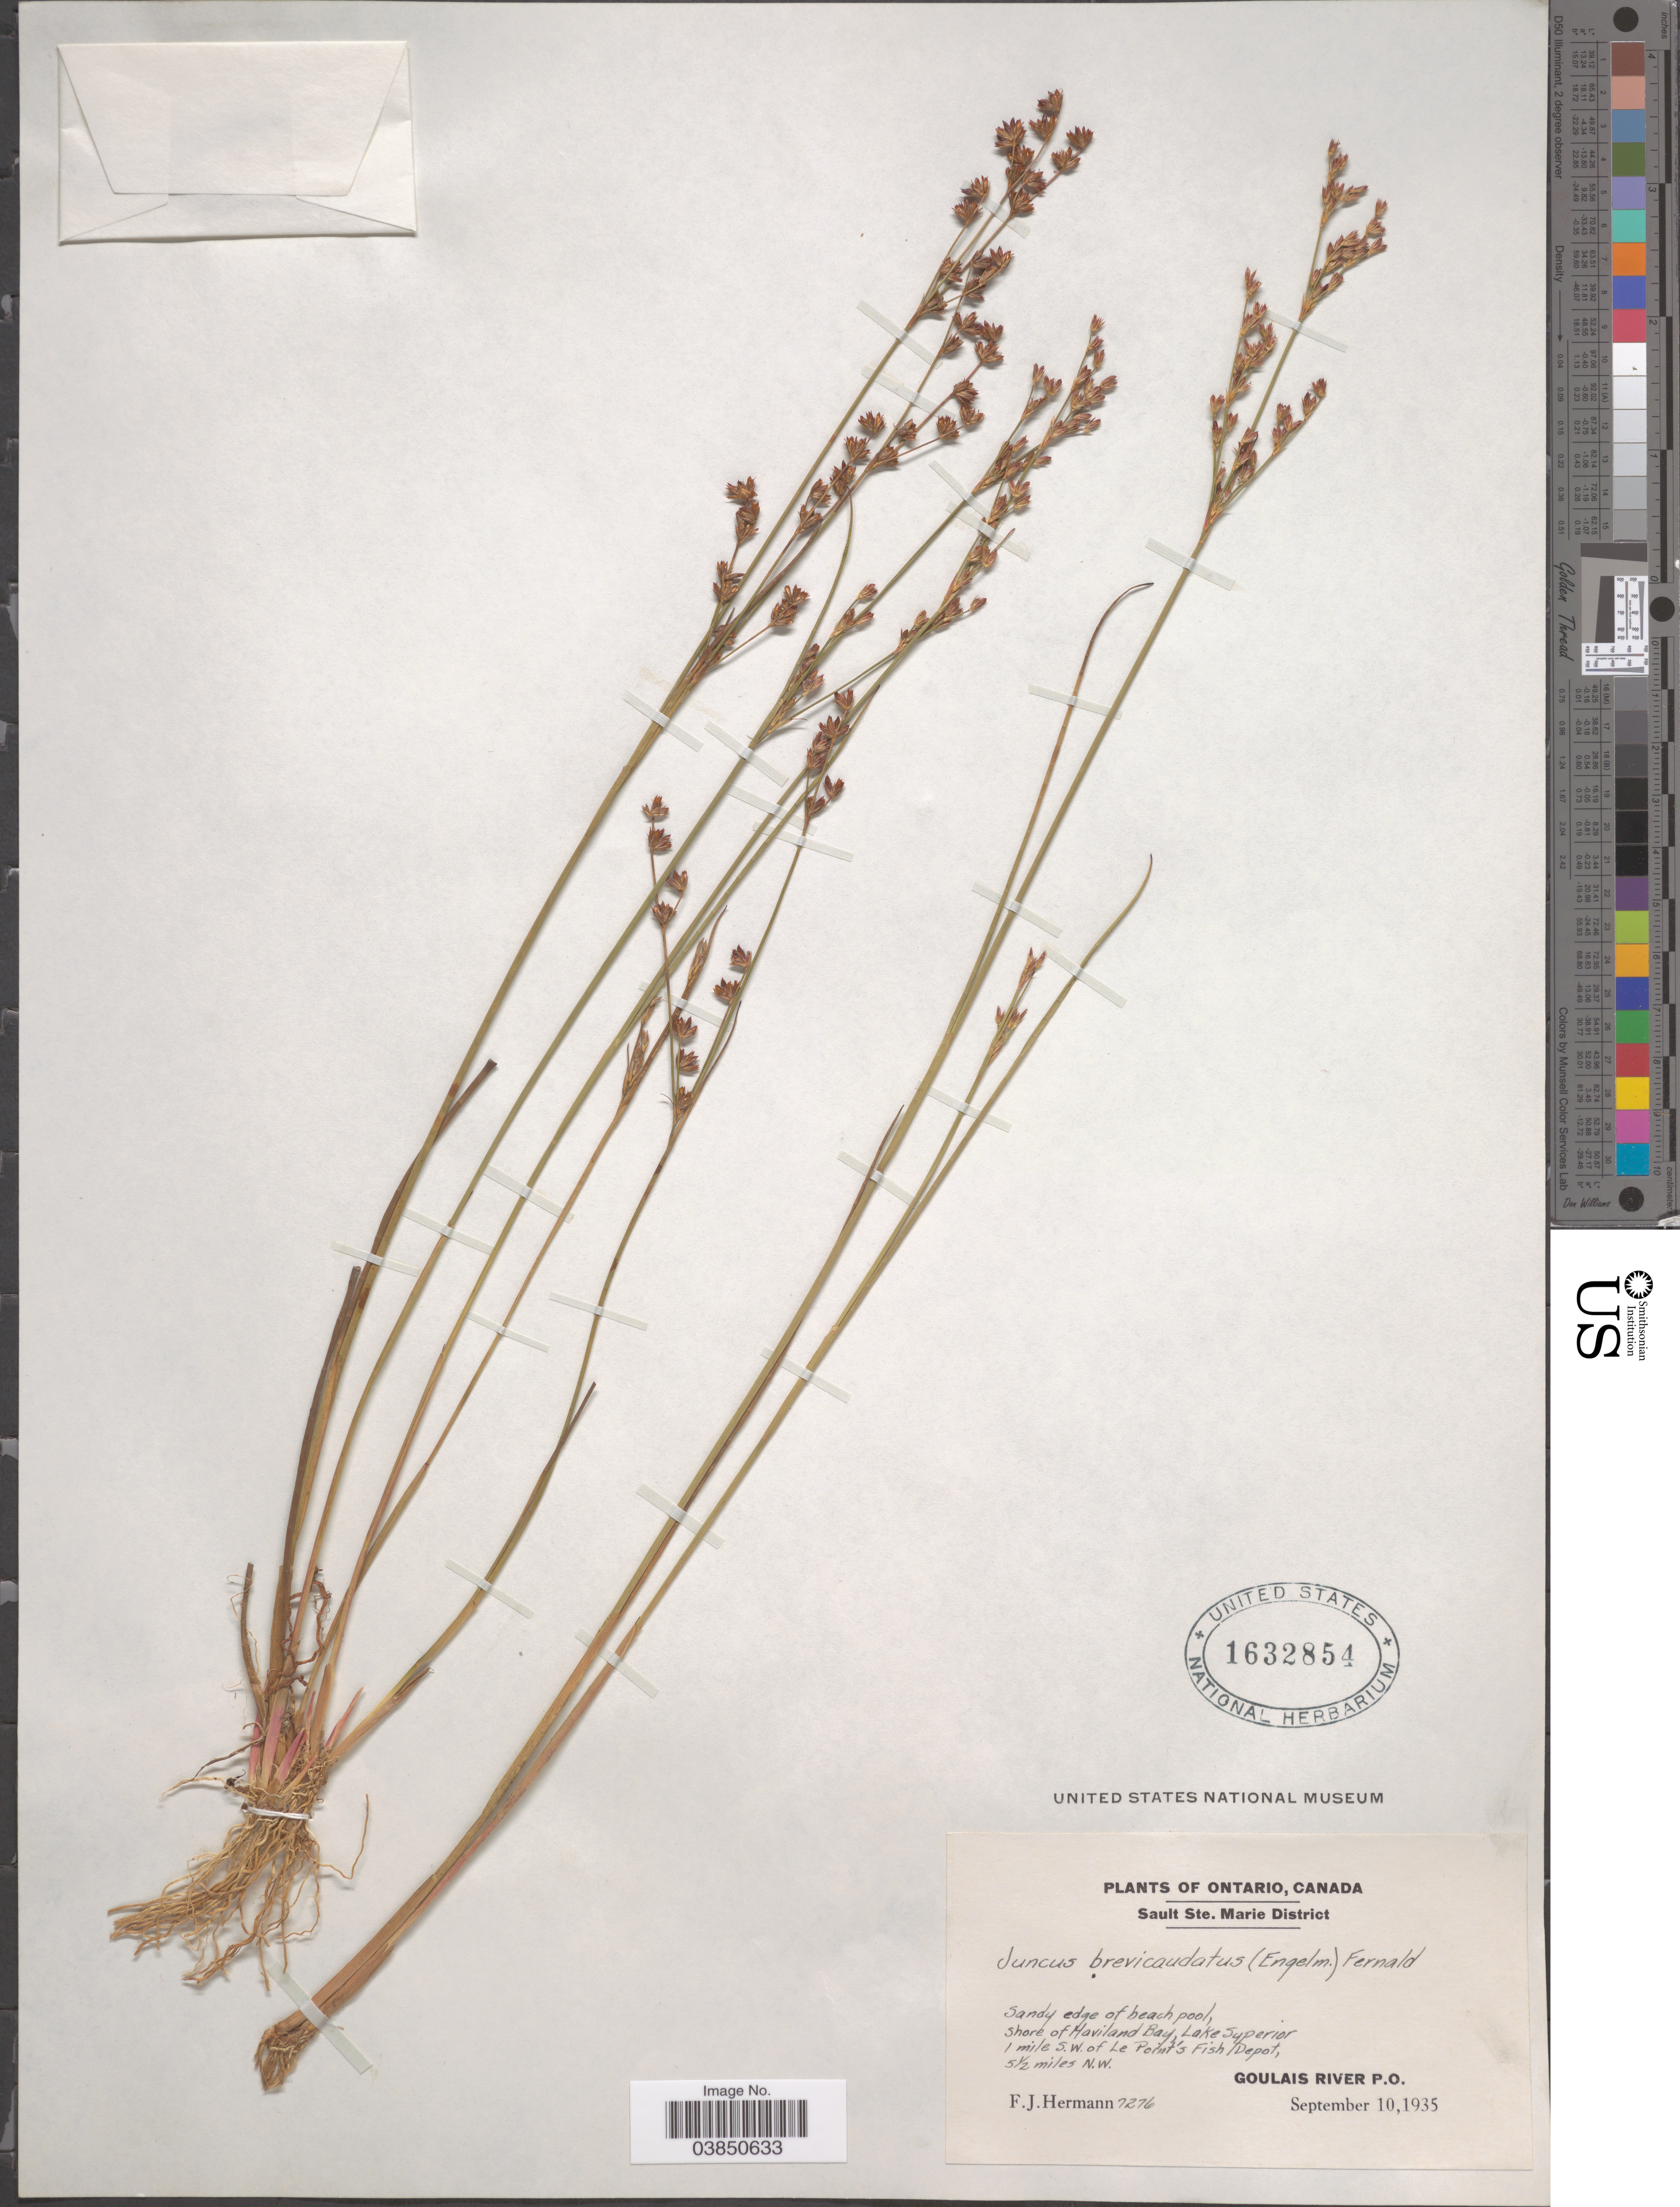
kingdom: Plantae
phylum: Tracheophyta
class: Liliopsida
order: Poales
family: Juncaceae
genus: Juncus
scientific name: Juncus brevicaudatus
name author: (Engelm.) Fernald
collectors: F. J. Hermann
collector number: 7276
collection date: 1935-09-10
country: Canada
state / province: Ontario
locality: Sault Ste. Marie District. Shore of Haviland Bay, Lake Superior 1 mile s.w. of Le Point's Fish Depot, 5½ miles N.W. Goulais River P.O.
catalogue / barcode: US 1632854